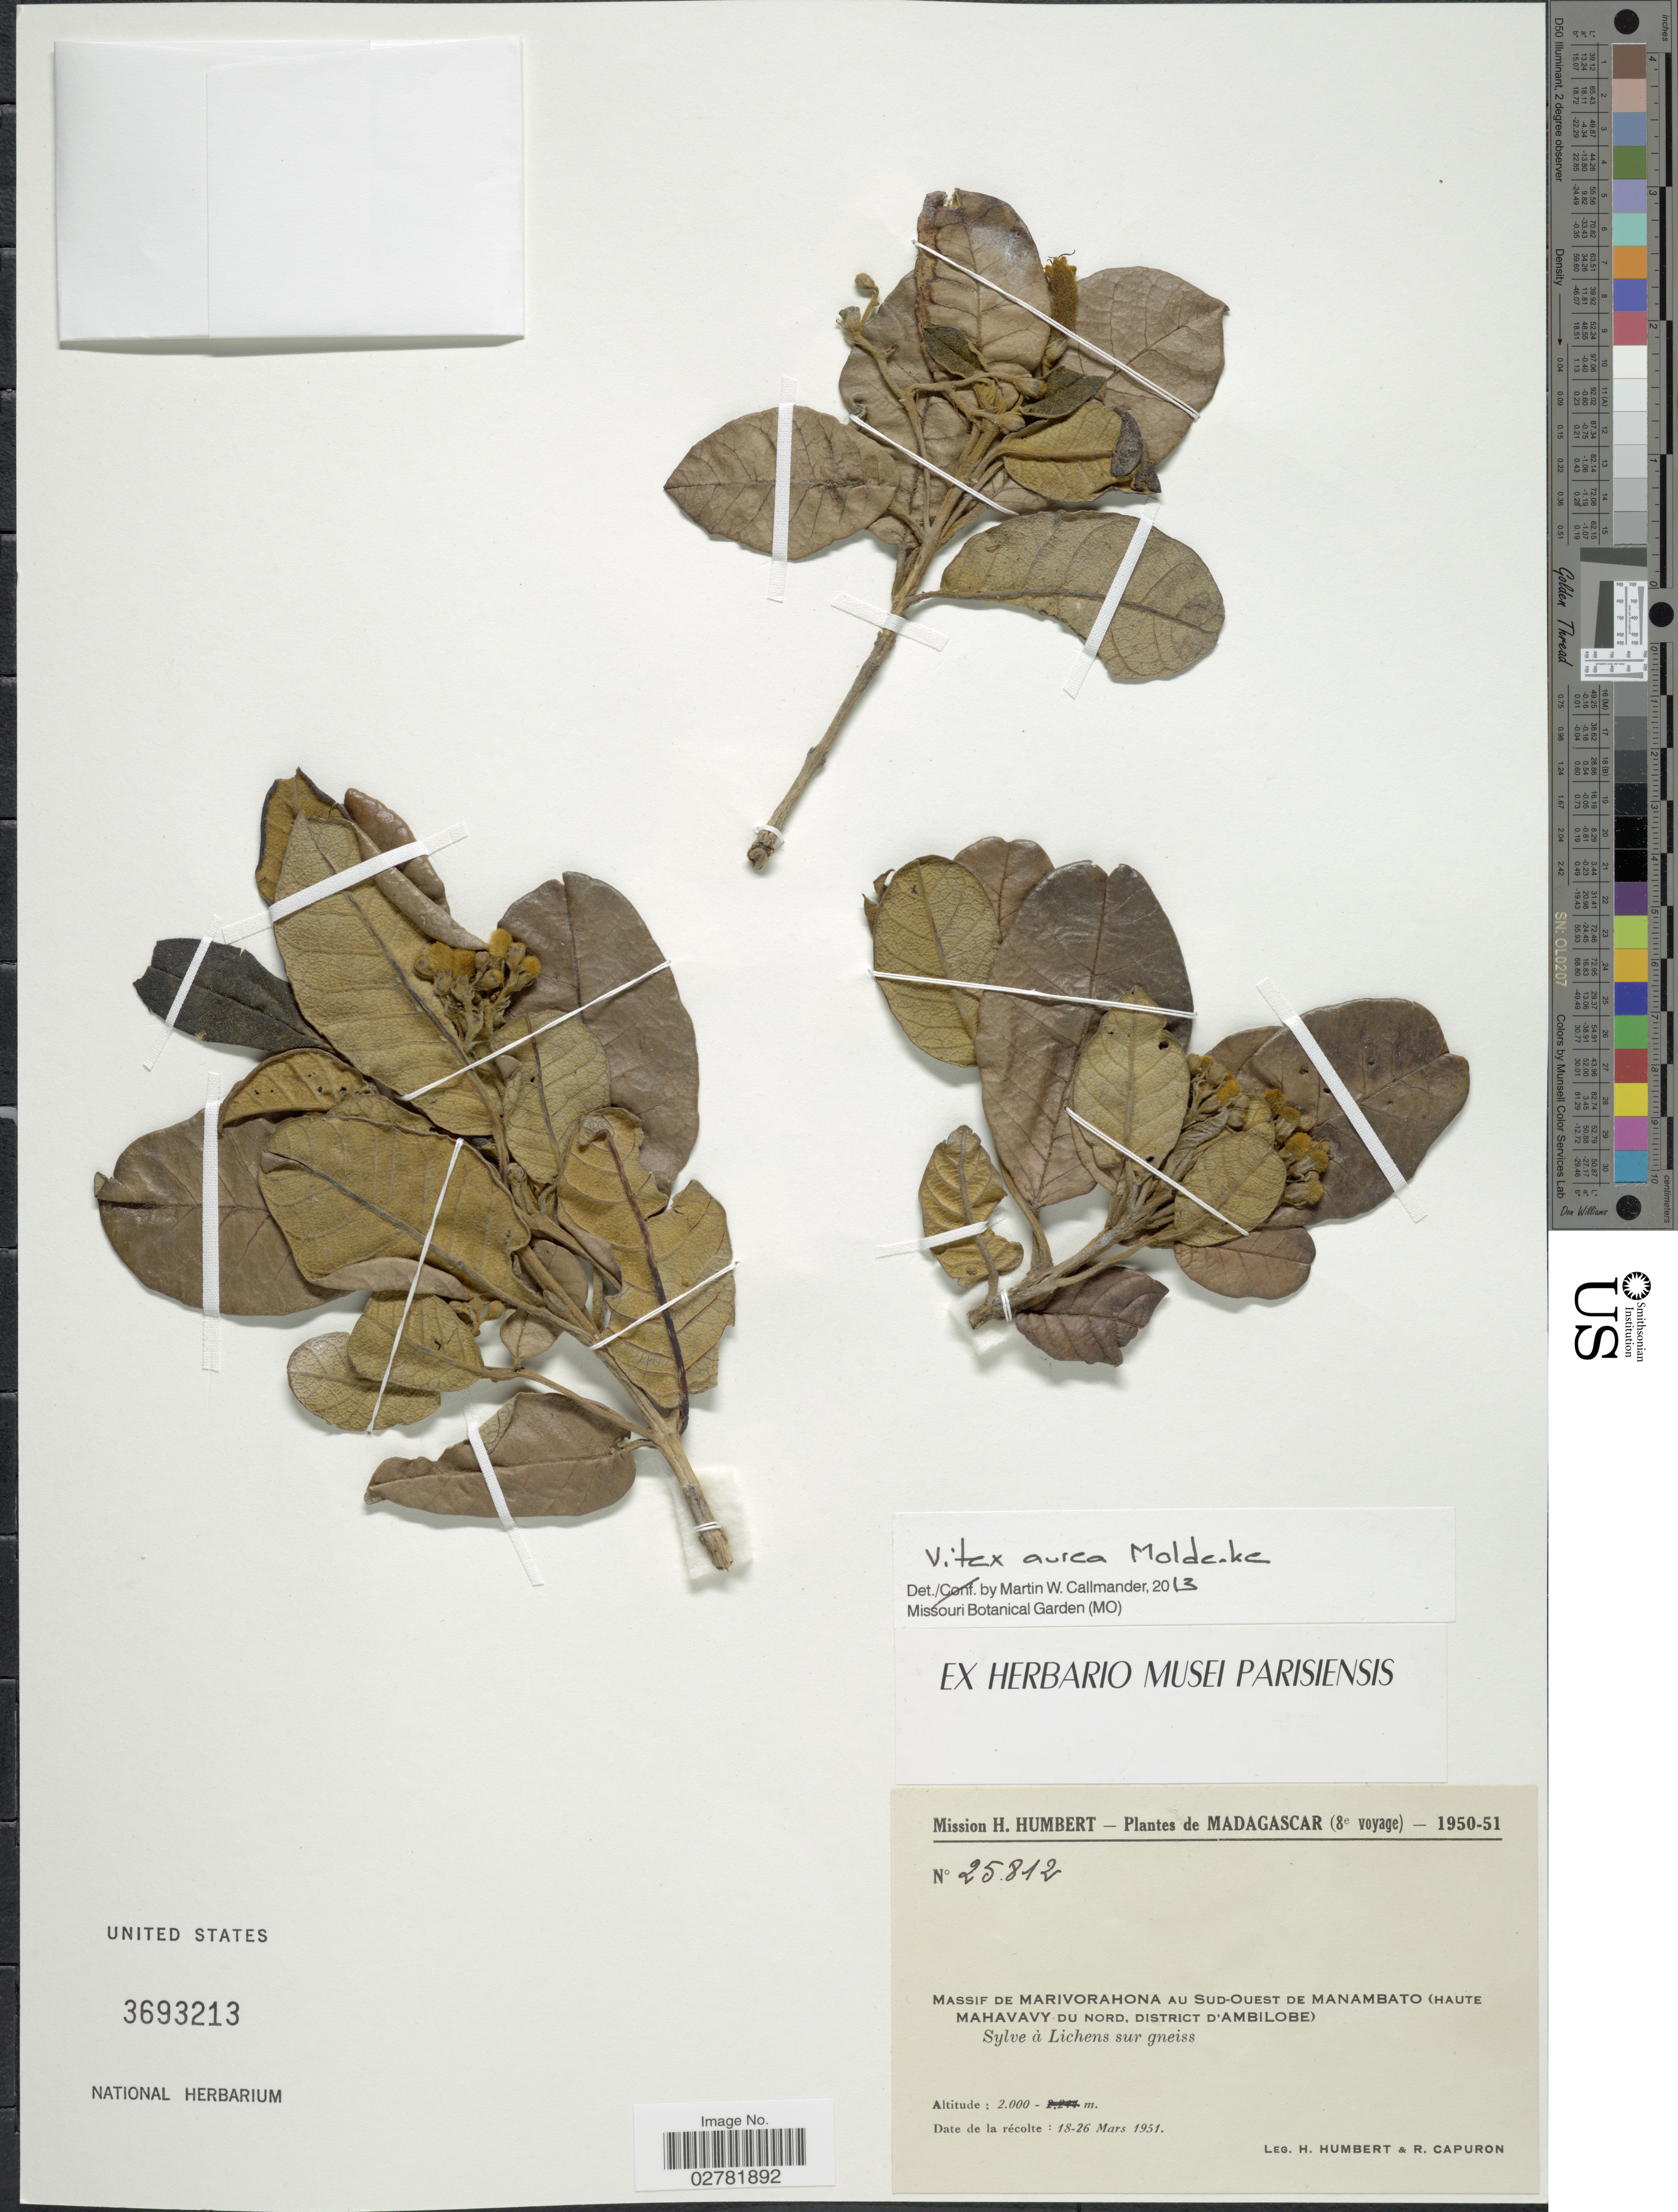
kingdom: Plantae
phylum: Tracheophyta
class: Magnoliopsida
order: Lamiales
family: Lamiaceae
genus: Vitex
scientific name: Vitex aurea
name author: Moldenke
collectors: H. Humbert & R. Capuron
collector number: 25812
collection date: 1951-03-18/1951-03-26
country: Madagascar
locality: Massif de Marivorahona au Sud-Ouest de Manambato (Haute Mahavavy du nord, District d'Ambilobe).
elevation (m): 2000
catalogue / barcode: US 3693213